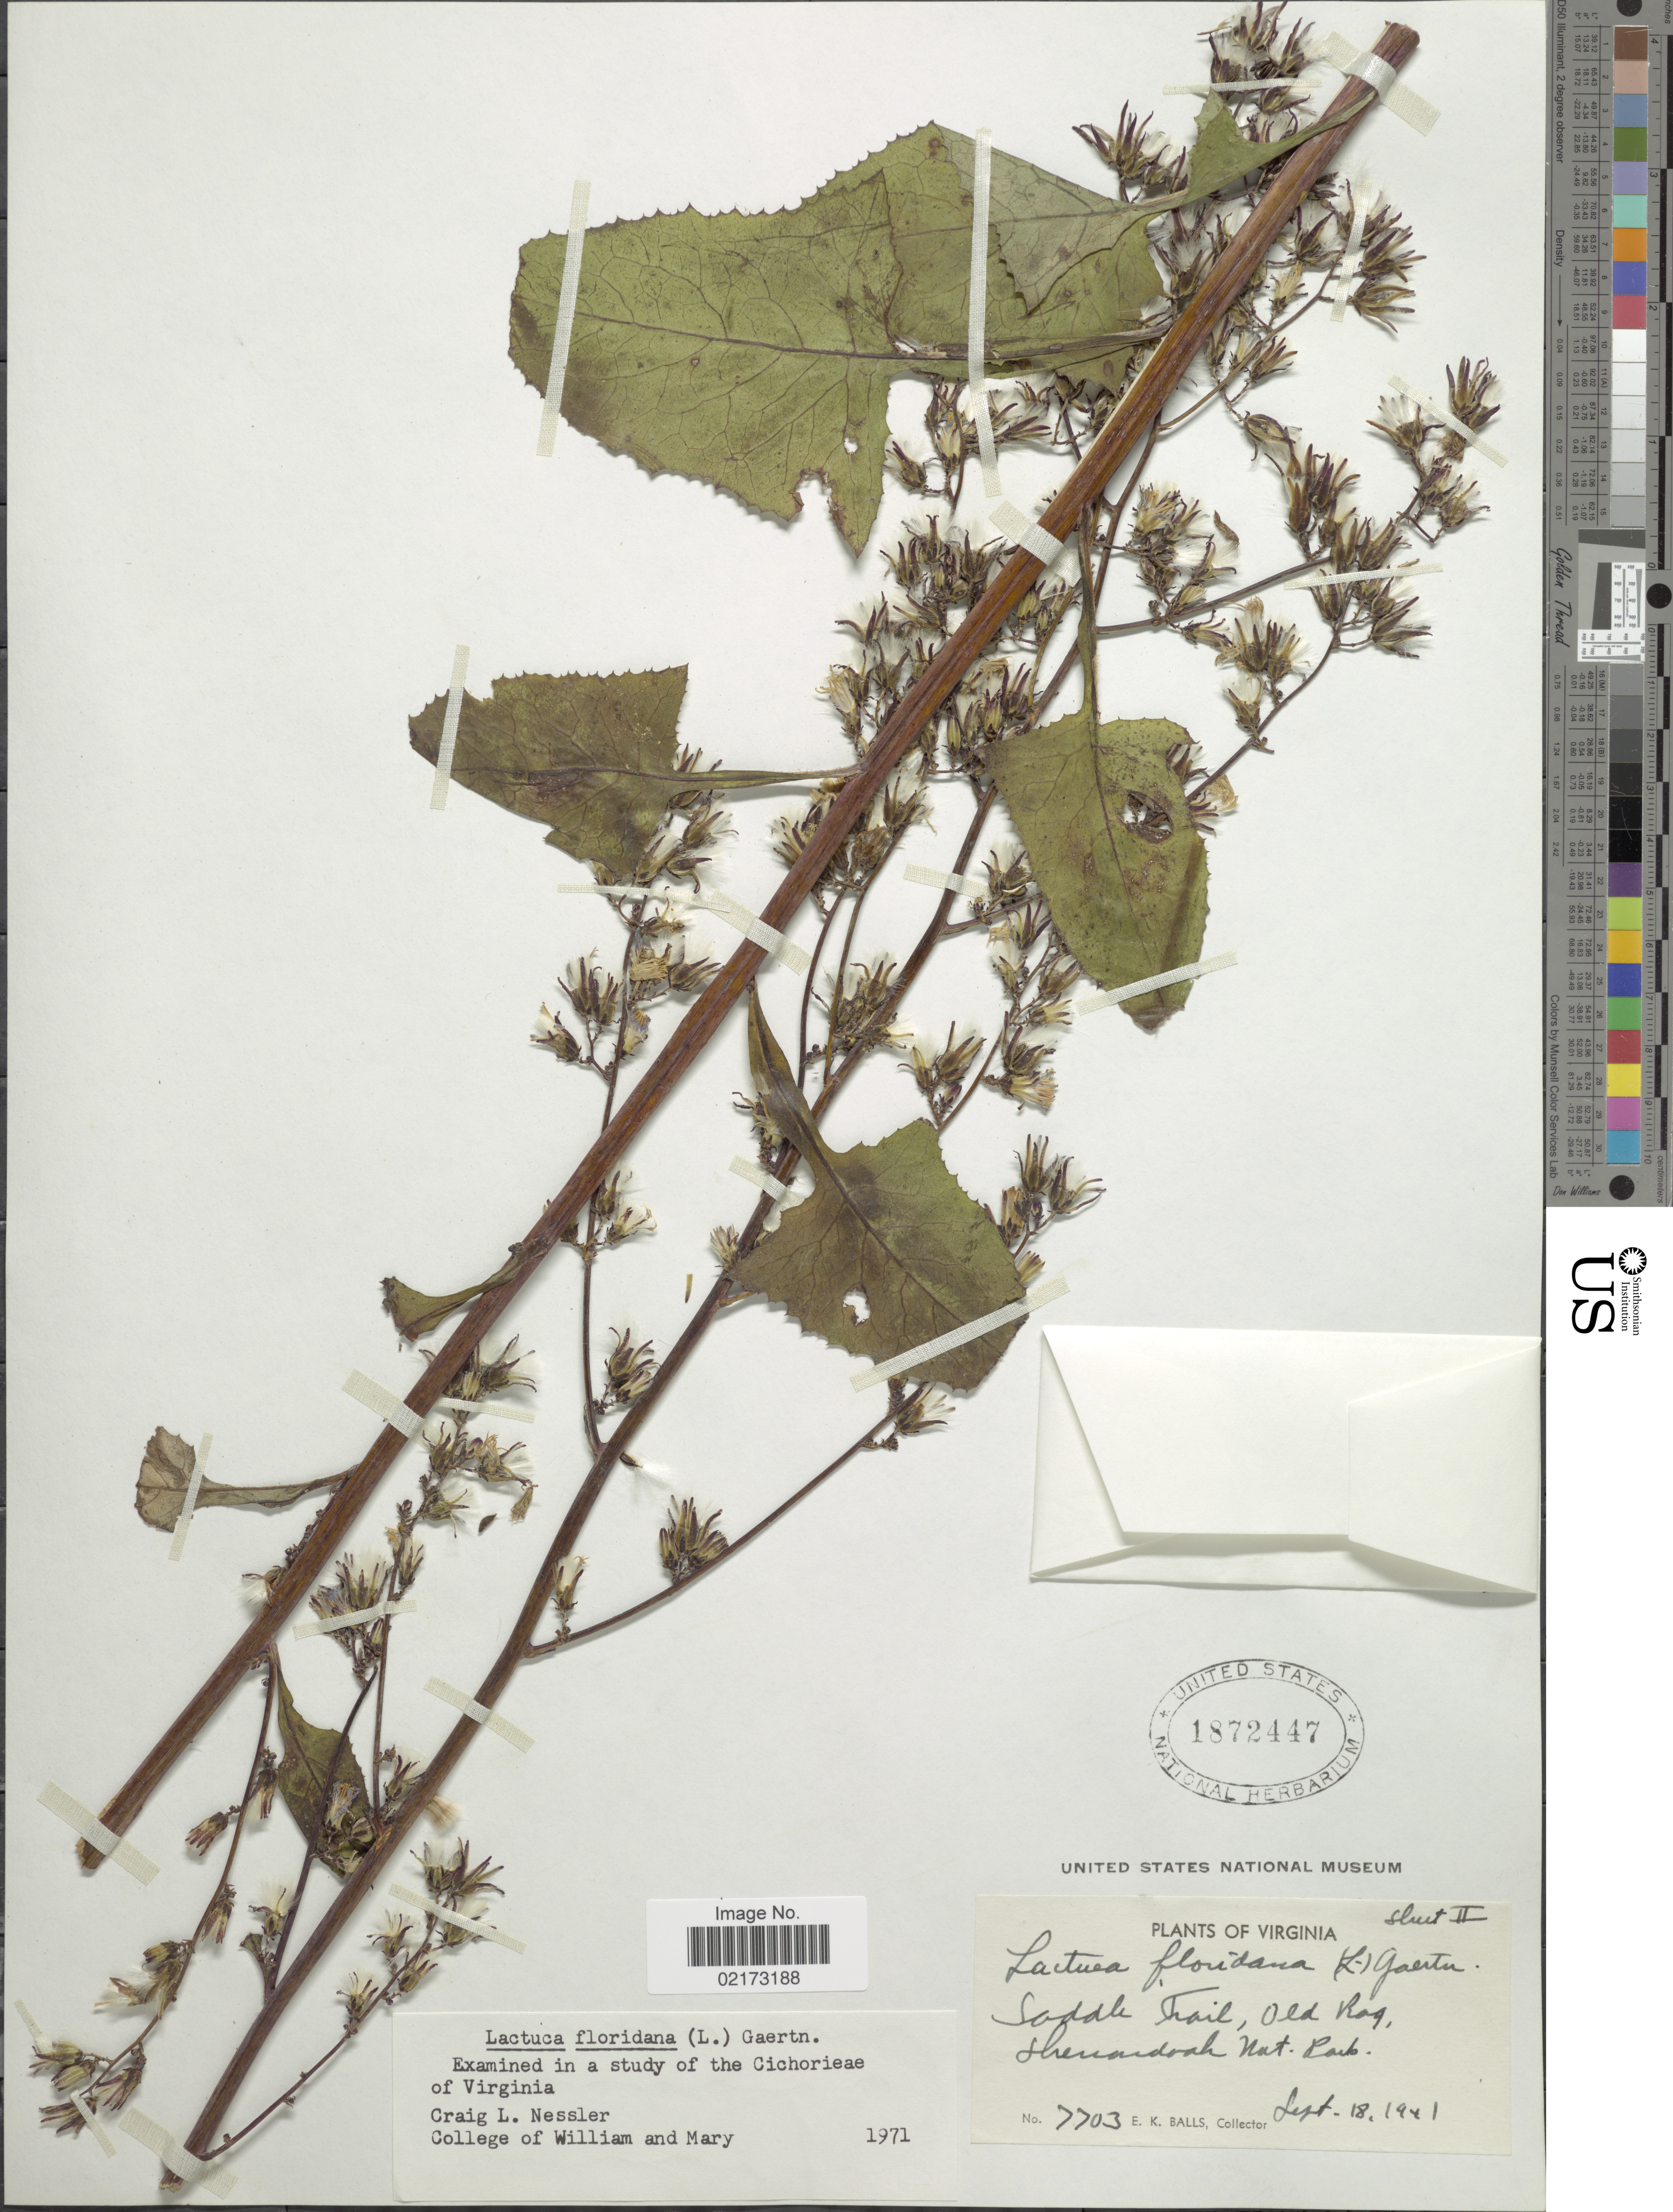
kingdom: Plantae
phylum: Tracheophyta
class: Magnoliopsida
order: Asterales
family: Asteraceae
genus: Lactuca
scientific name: Lactuca floridana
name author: (L.) Gaertn.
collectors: E. K. Balls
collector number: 7703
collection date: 1941-09-18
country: United States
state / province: Virginia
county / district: Madison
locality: Saddle Trail, Old Rag, Shenandoah Nat. Park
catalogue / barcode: US 1872447